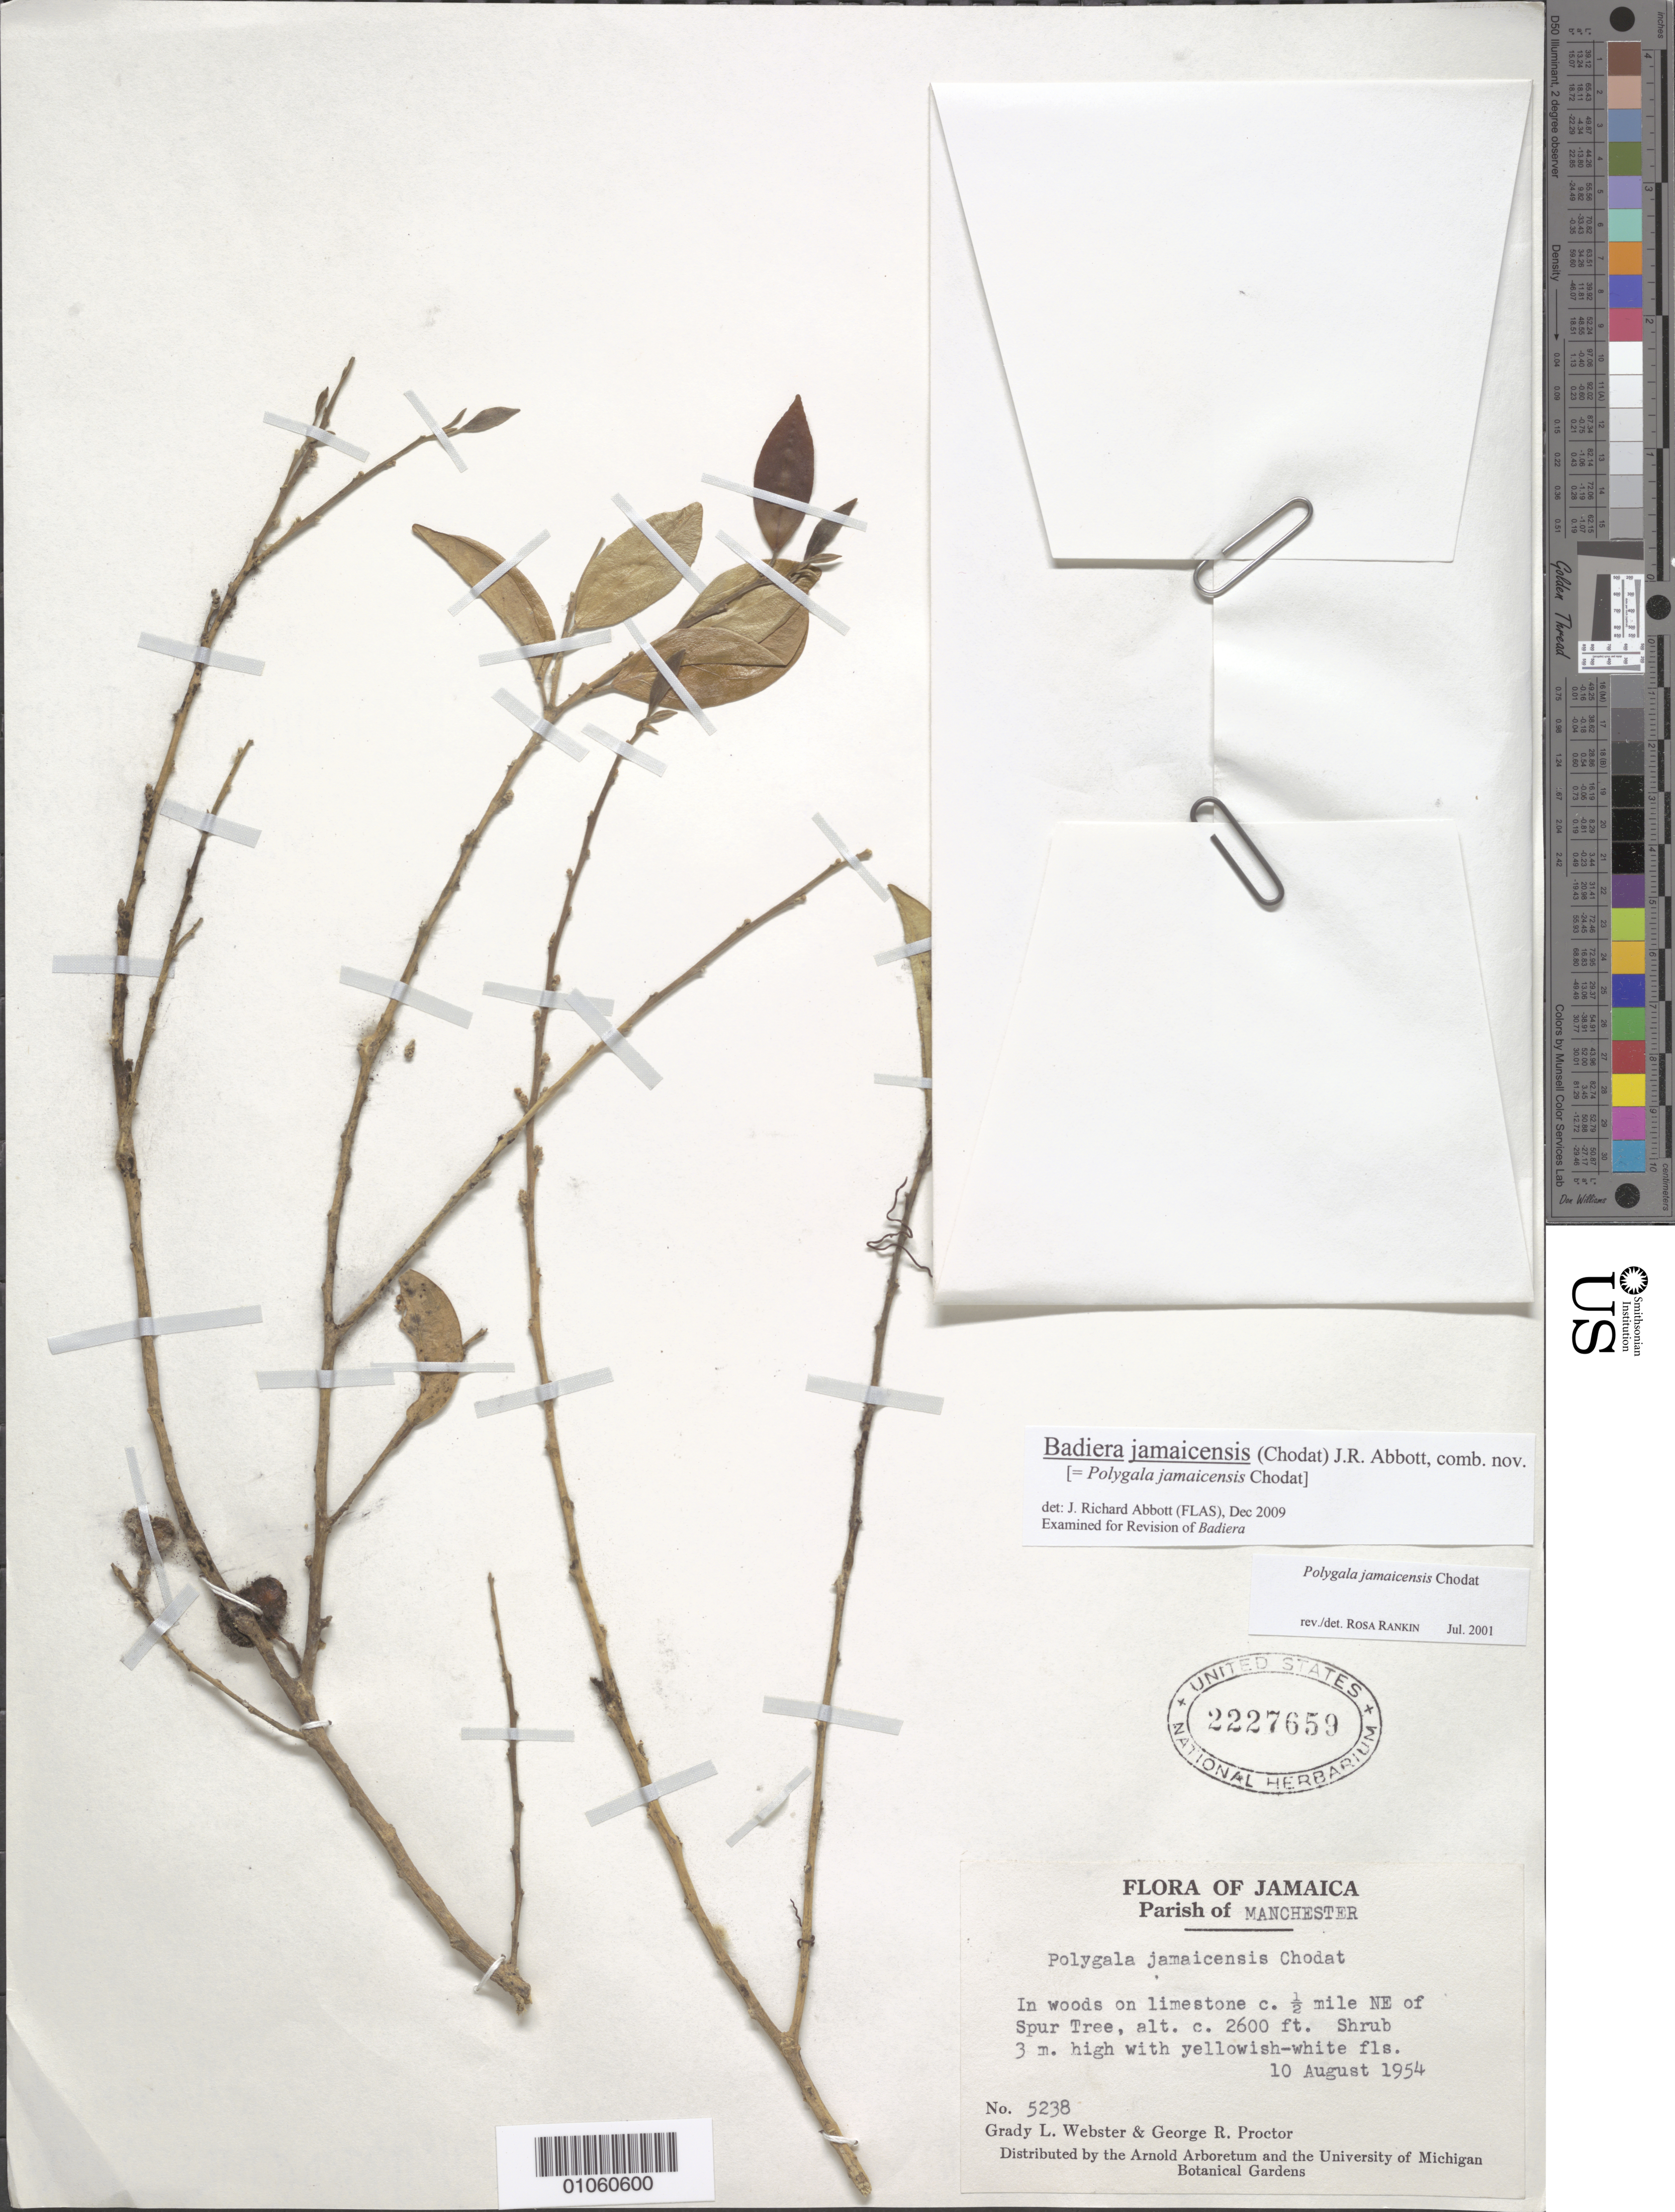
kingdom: Plantae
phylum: Tracheophyta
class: Magnoliopsida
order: Fabales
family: Polygalaceae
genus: Polygala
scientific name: Polygala jamaicensis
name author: Chodat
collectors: G. L. Webster & G. R. Proctor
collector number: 5238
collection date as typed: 10 Aug 1954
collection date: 1954-08-10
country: Jamaica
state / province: Manchester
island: Jamaica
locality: Spur Tree, about 0.5 mile NE of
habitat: In woods on limestone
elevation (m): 792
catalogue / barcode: US 2227659